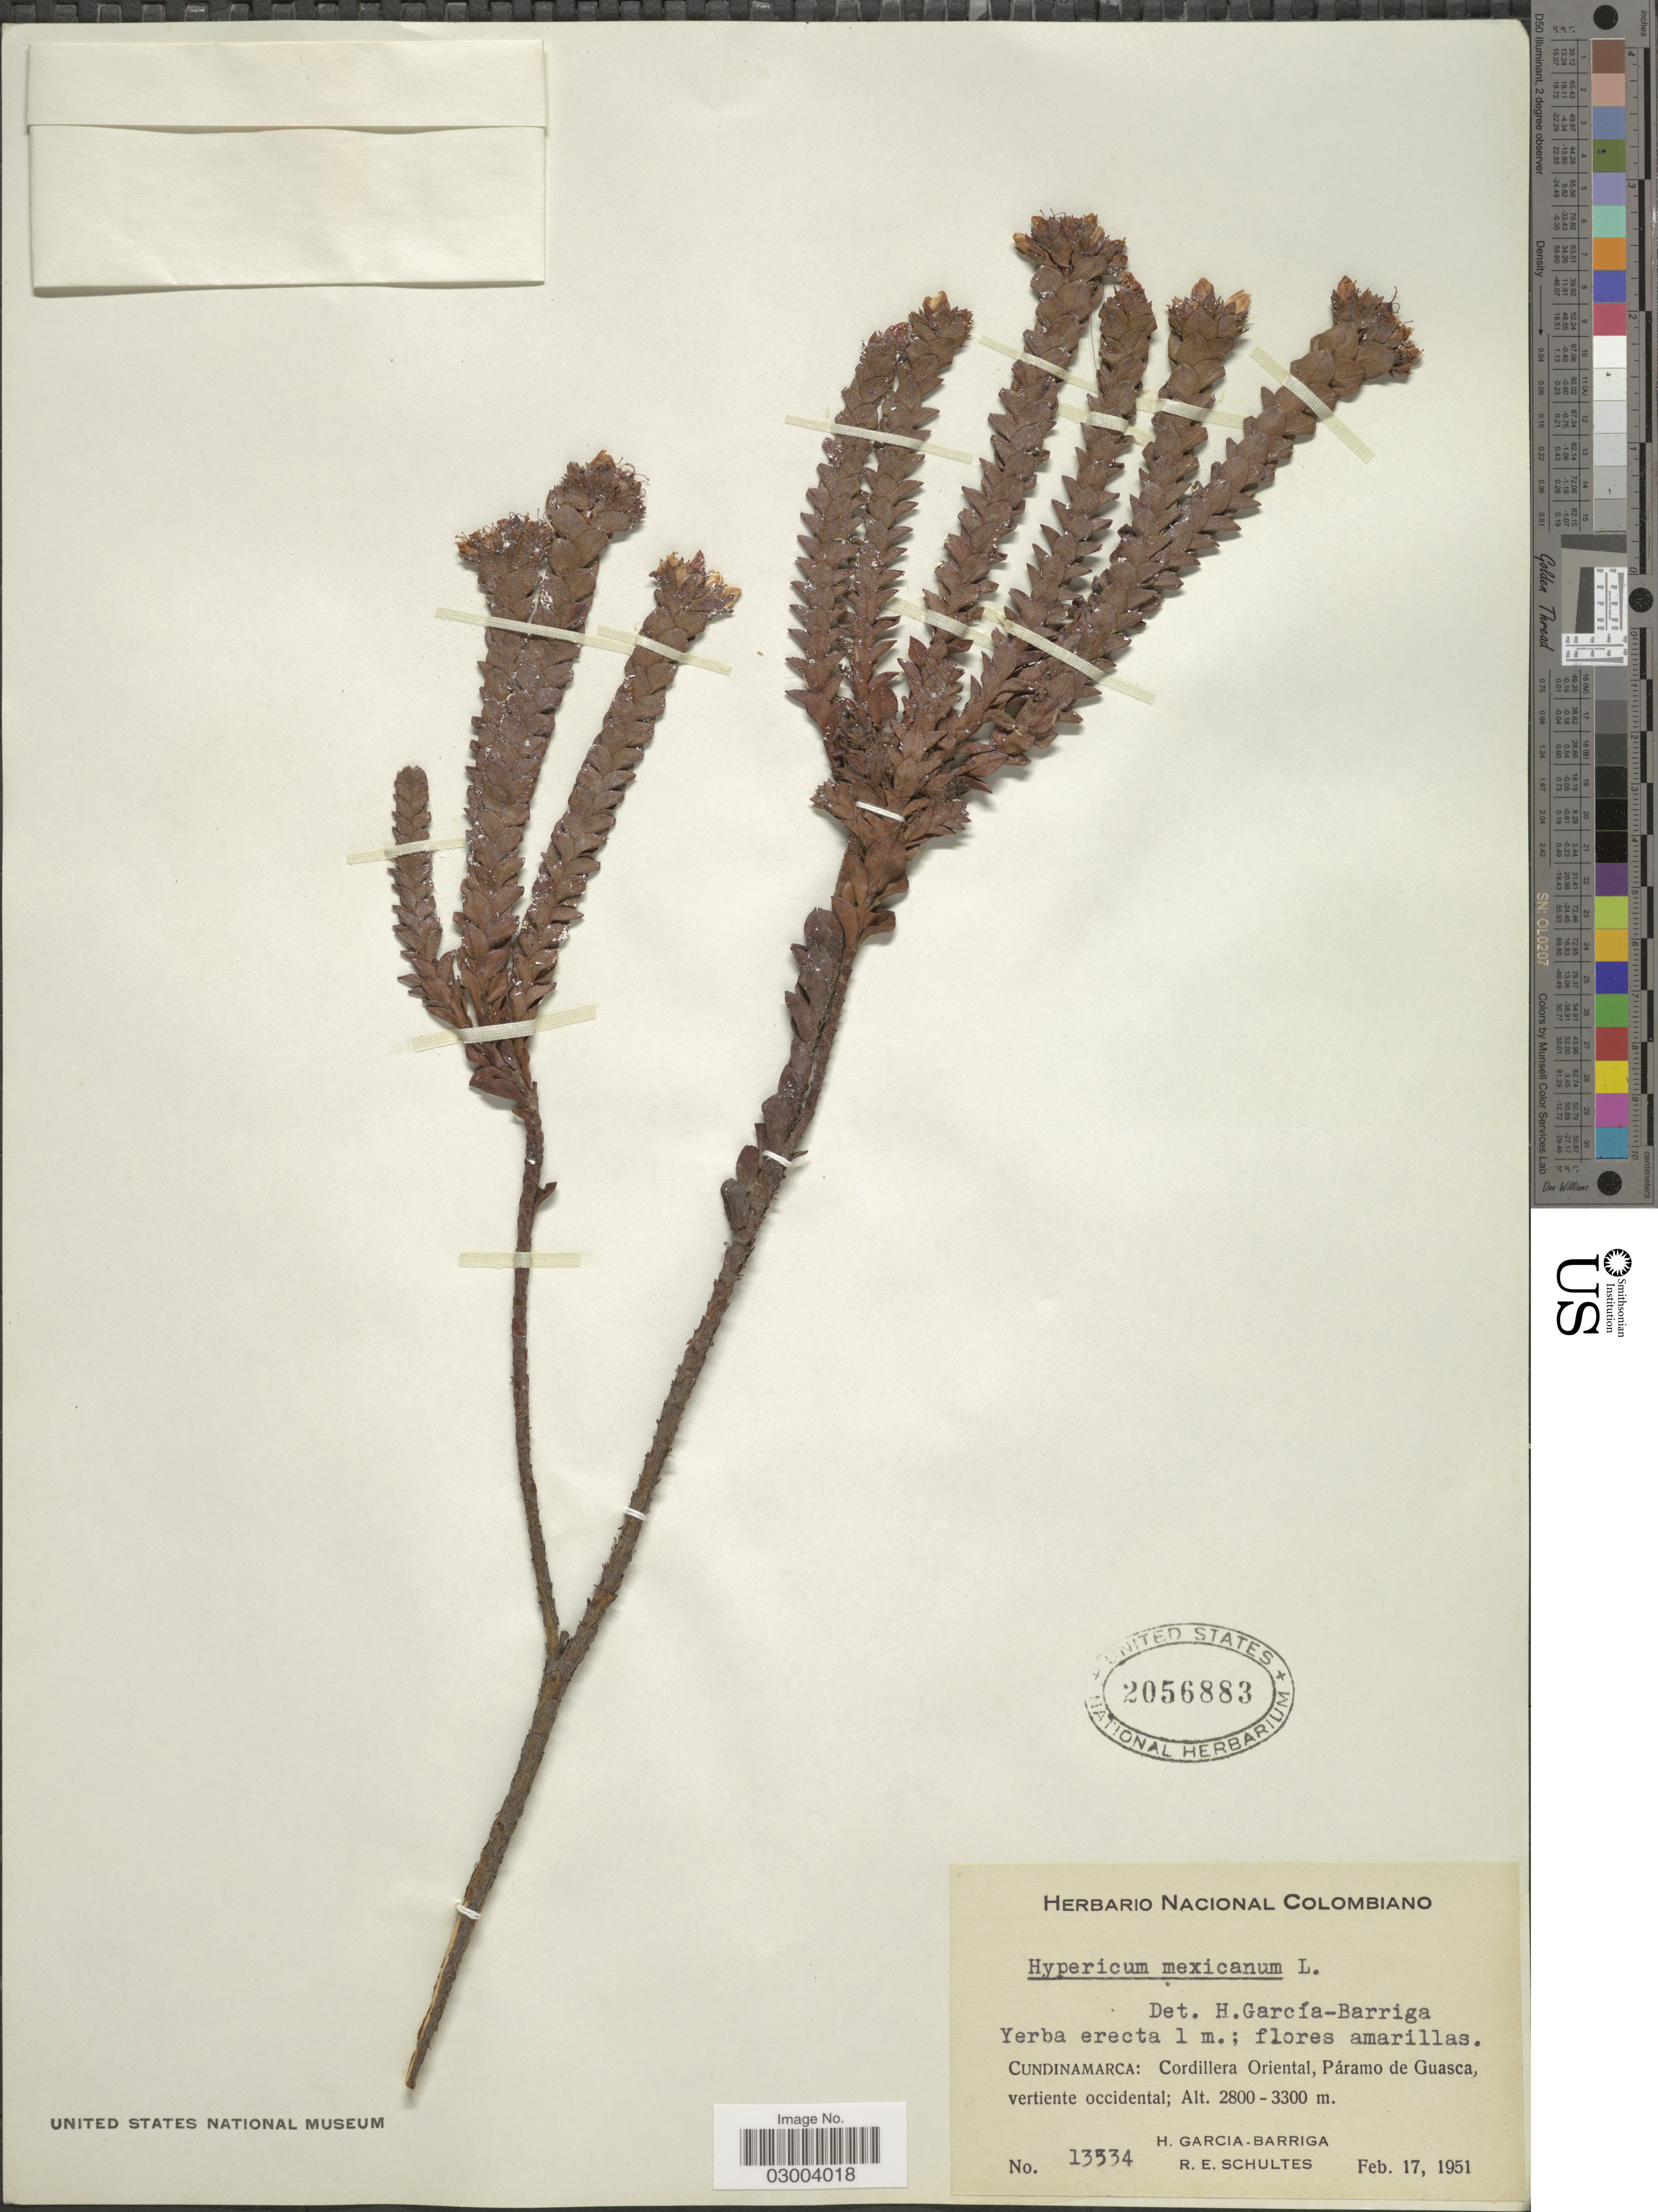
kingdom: Plantae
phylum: Tracheophyta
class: Magnoliopsida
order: Malpighiales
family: Hypericaceae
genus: Hypericum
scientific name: Hypericum mexicanum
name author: L.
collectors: H. García Barriga & R. E. Schultes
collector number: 13534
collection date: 1951-02-17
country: Colombia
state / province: Cundinamarca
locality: Cordillera Oriental, Páramo de Guasca, vertiente occidental.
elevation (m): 2800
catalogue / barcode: US 2056883